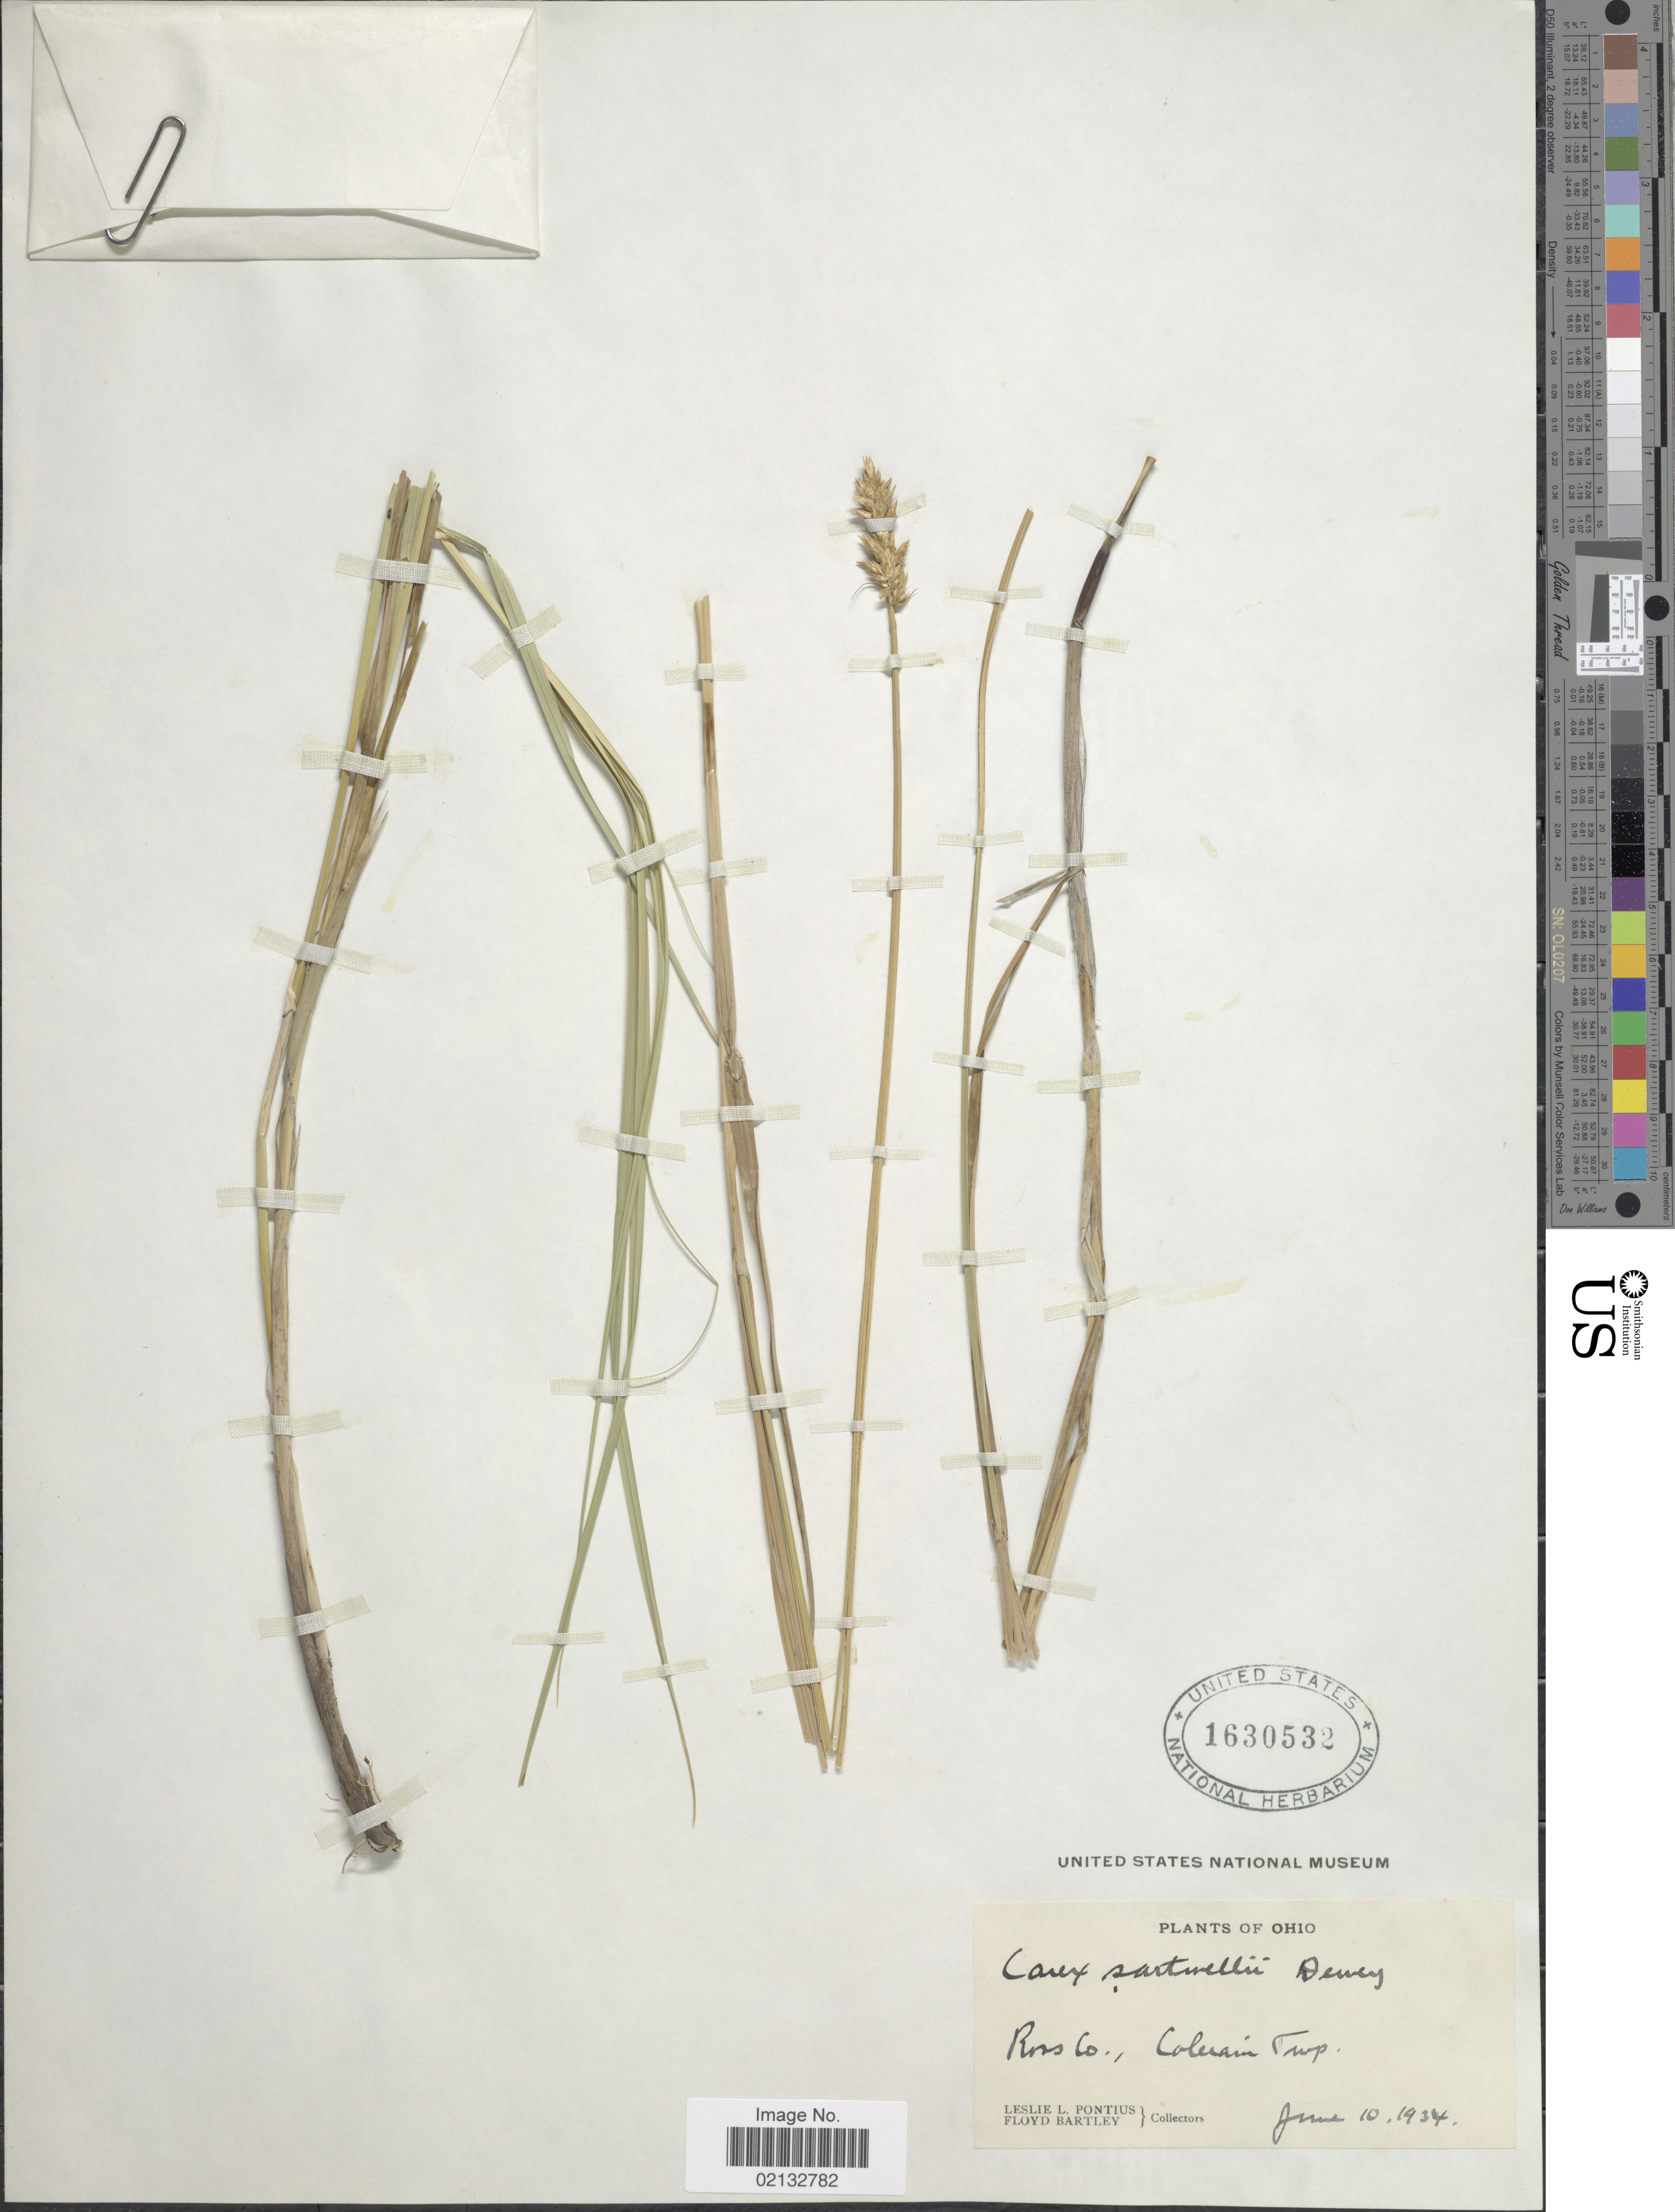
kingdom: Plantae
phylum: Tracheophyta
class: Liliopsida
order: Poales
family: Cyperaceae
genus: Carex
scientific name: Carex sartwellii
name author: Dewey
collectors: L. Pontius & F. Bartley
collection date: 1934-06-10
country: United States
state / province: Ohio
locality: Ross Co., Colerain Twp.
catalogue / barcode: US 1630532